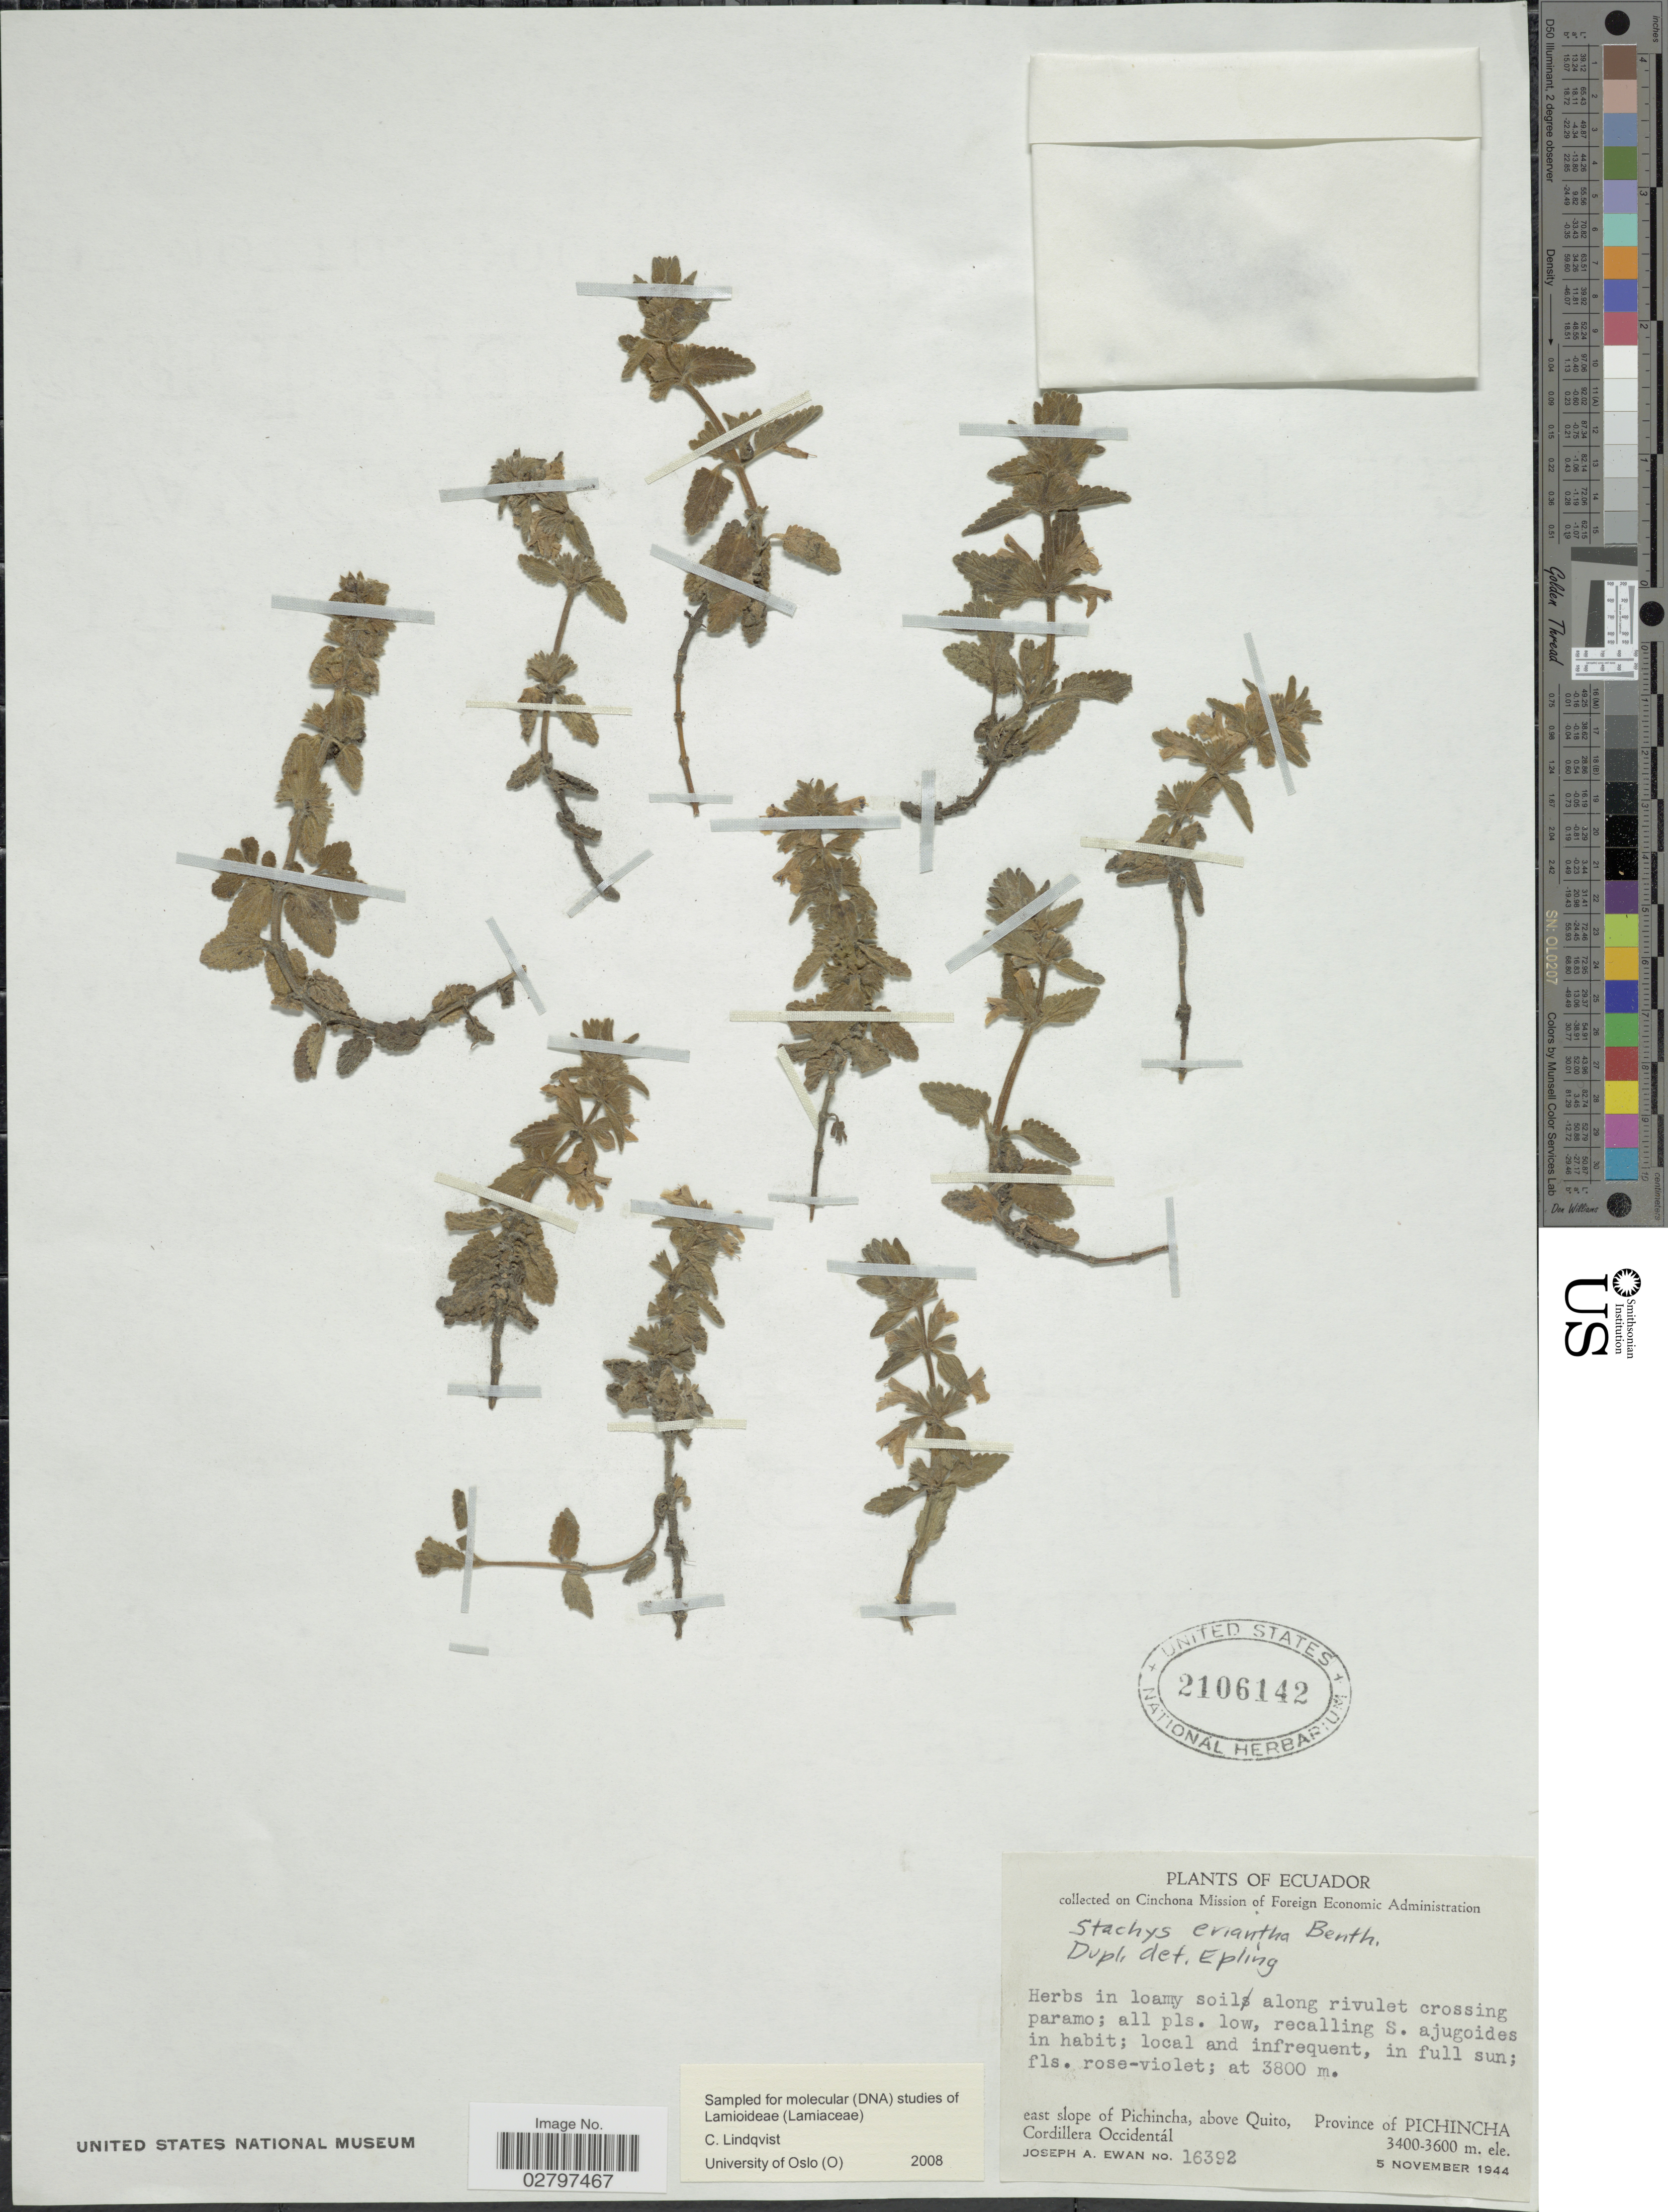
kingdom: Plantae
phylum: Tracheophyta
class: Magnoliopsida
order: Lamiales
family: Lamiaceae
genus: Stachys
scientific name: Stachys eriantha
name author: Benth.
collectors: J. A. Ewan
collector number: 16392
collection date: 1944-11-05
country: Ecuador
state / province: Pichincha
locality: East slope of Pichincha, above Quito, Cordillera Occidentál.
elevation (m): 3800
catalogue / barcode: US 2106142